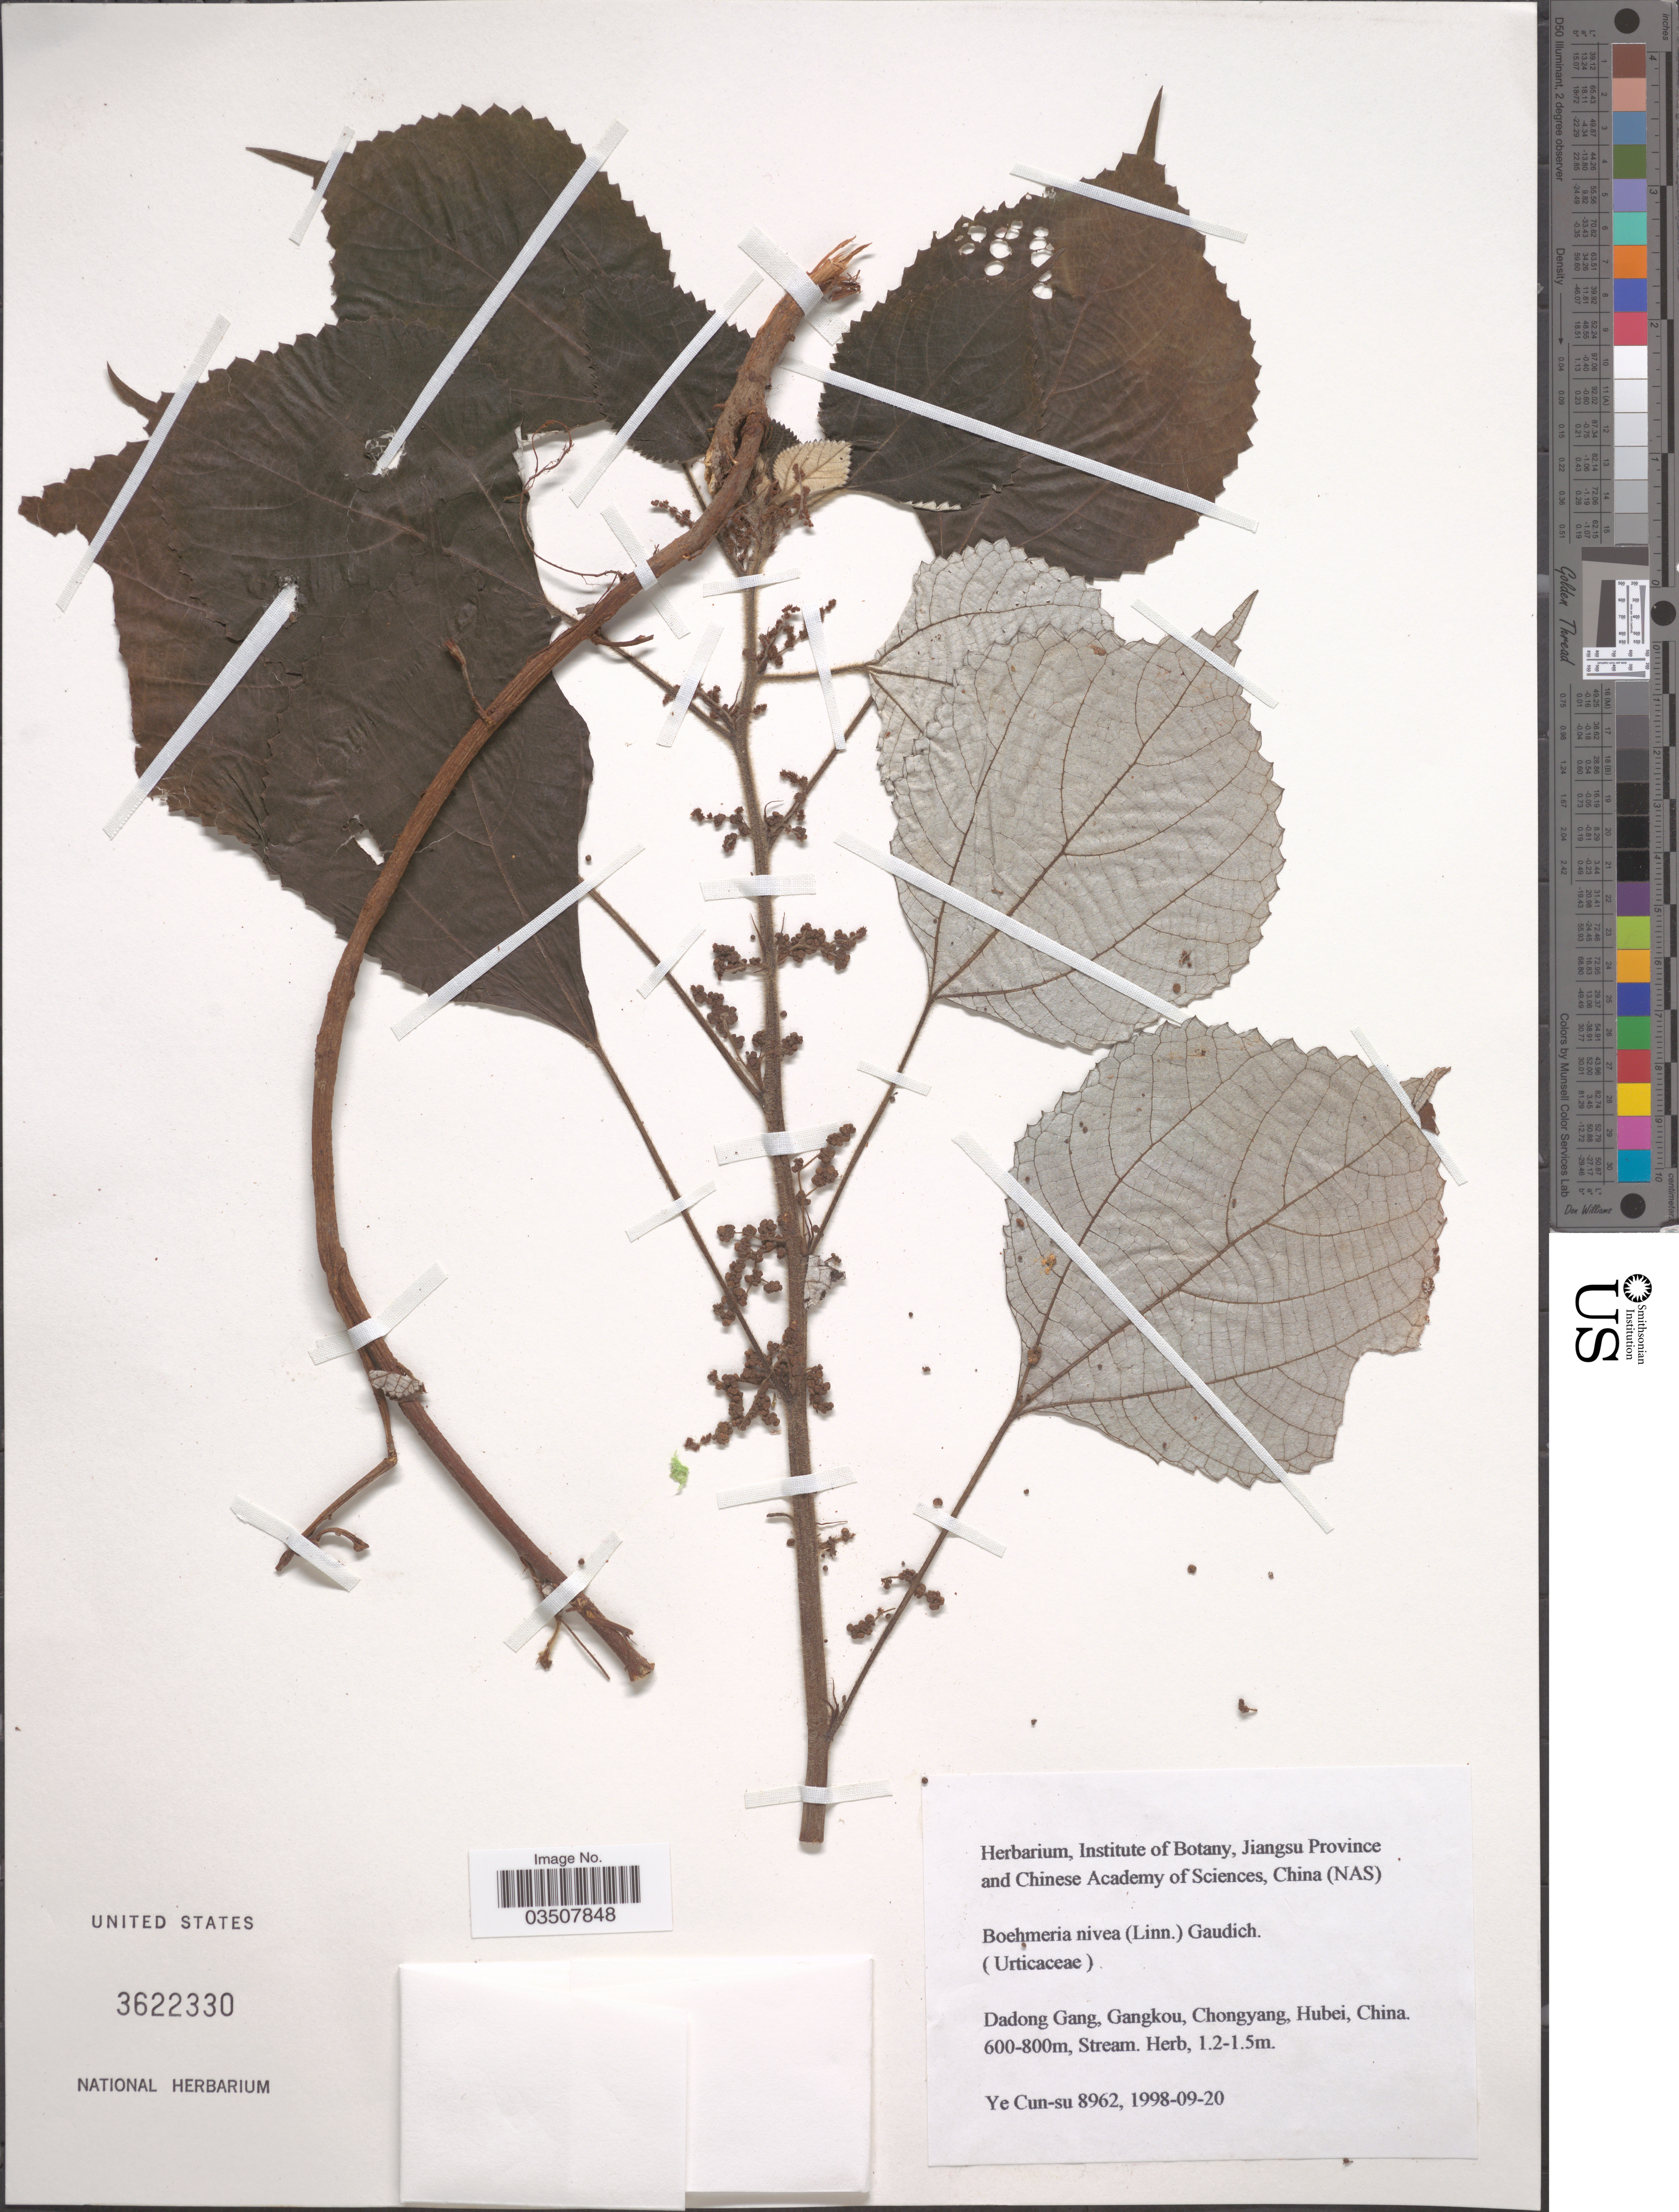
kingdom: Plantae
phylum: Tracheophyta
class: Magnoliopsida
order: Rosales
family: Urticaceae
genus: Boehmeria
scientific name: Boehmeria nivea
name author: (L.) Gaudich.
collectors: Ye Cun-su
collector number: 8962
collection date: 1998-09-20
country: China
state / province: Hubei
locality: Dadong Gang, Gangkou, Chongyang.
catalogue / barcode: US 3622330